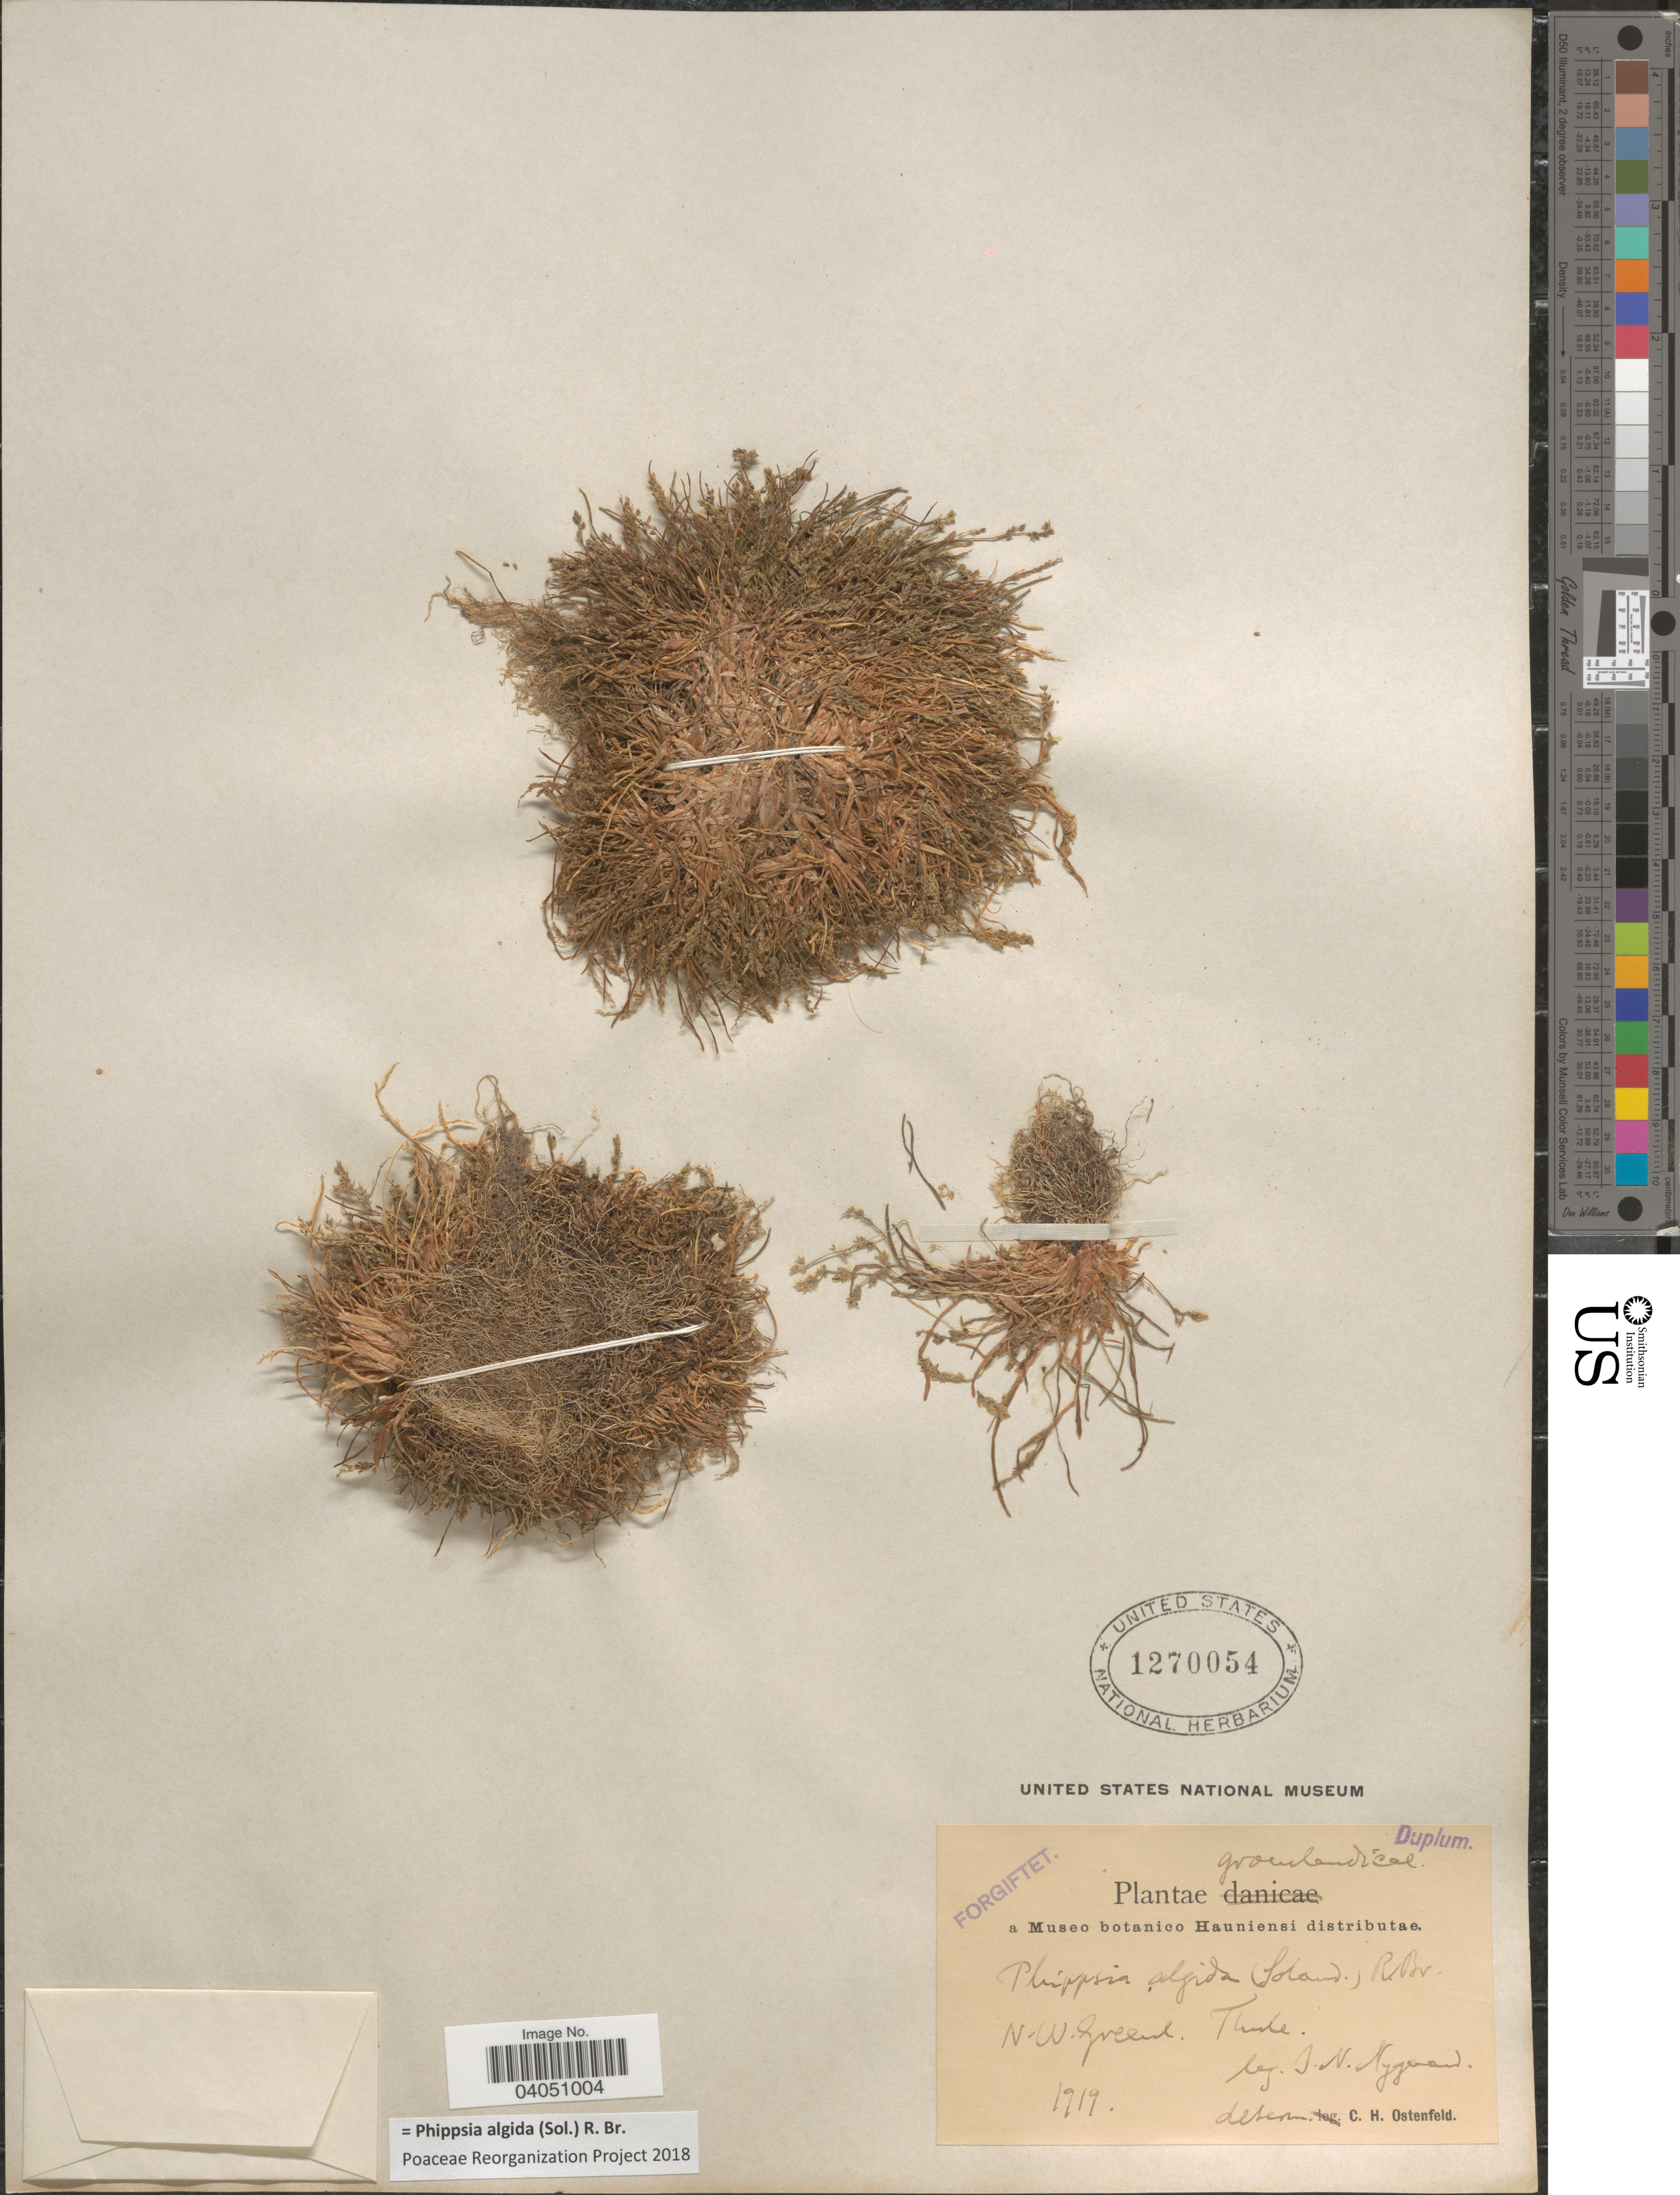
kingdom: Plantae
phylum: Tracheophyta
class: Liliopsida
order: Poales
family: Poaceae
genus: Phippsia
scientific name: Phippsia algida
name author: (Sol.) R. Br.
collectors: J. Nygaard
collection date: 1919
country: Greenland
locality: Groenlandicae. N.W. Greenl. Thule.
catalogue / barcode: US 1270054